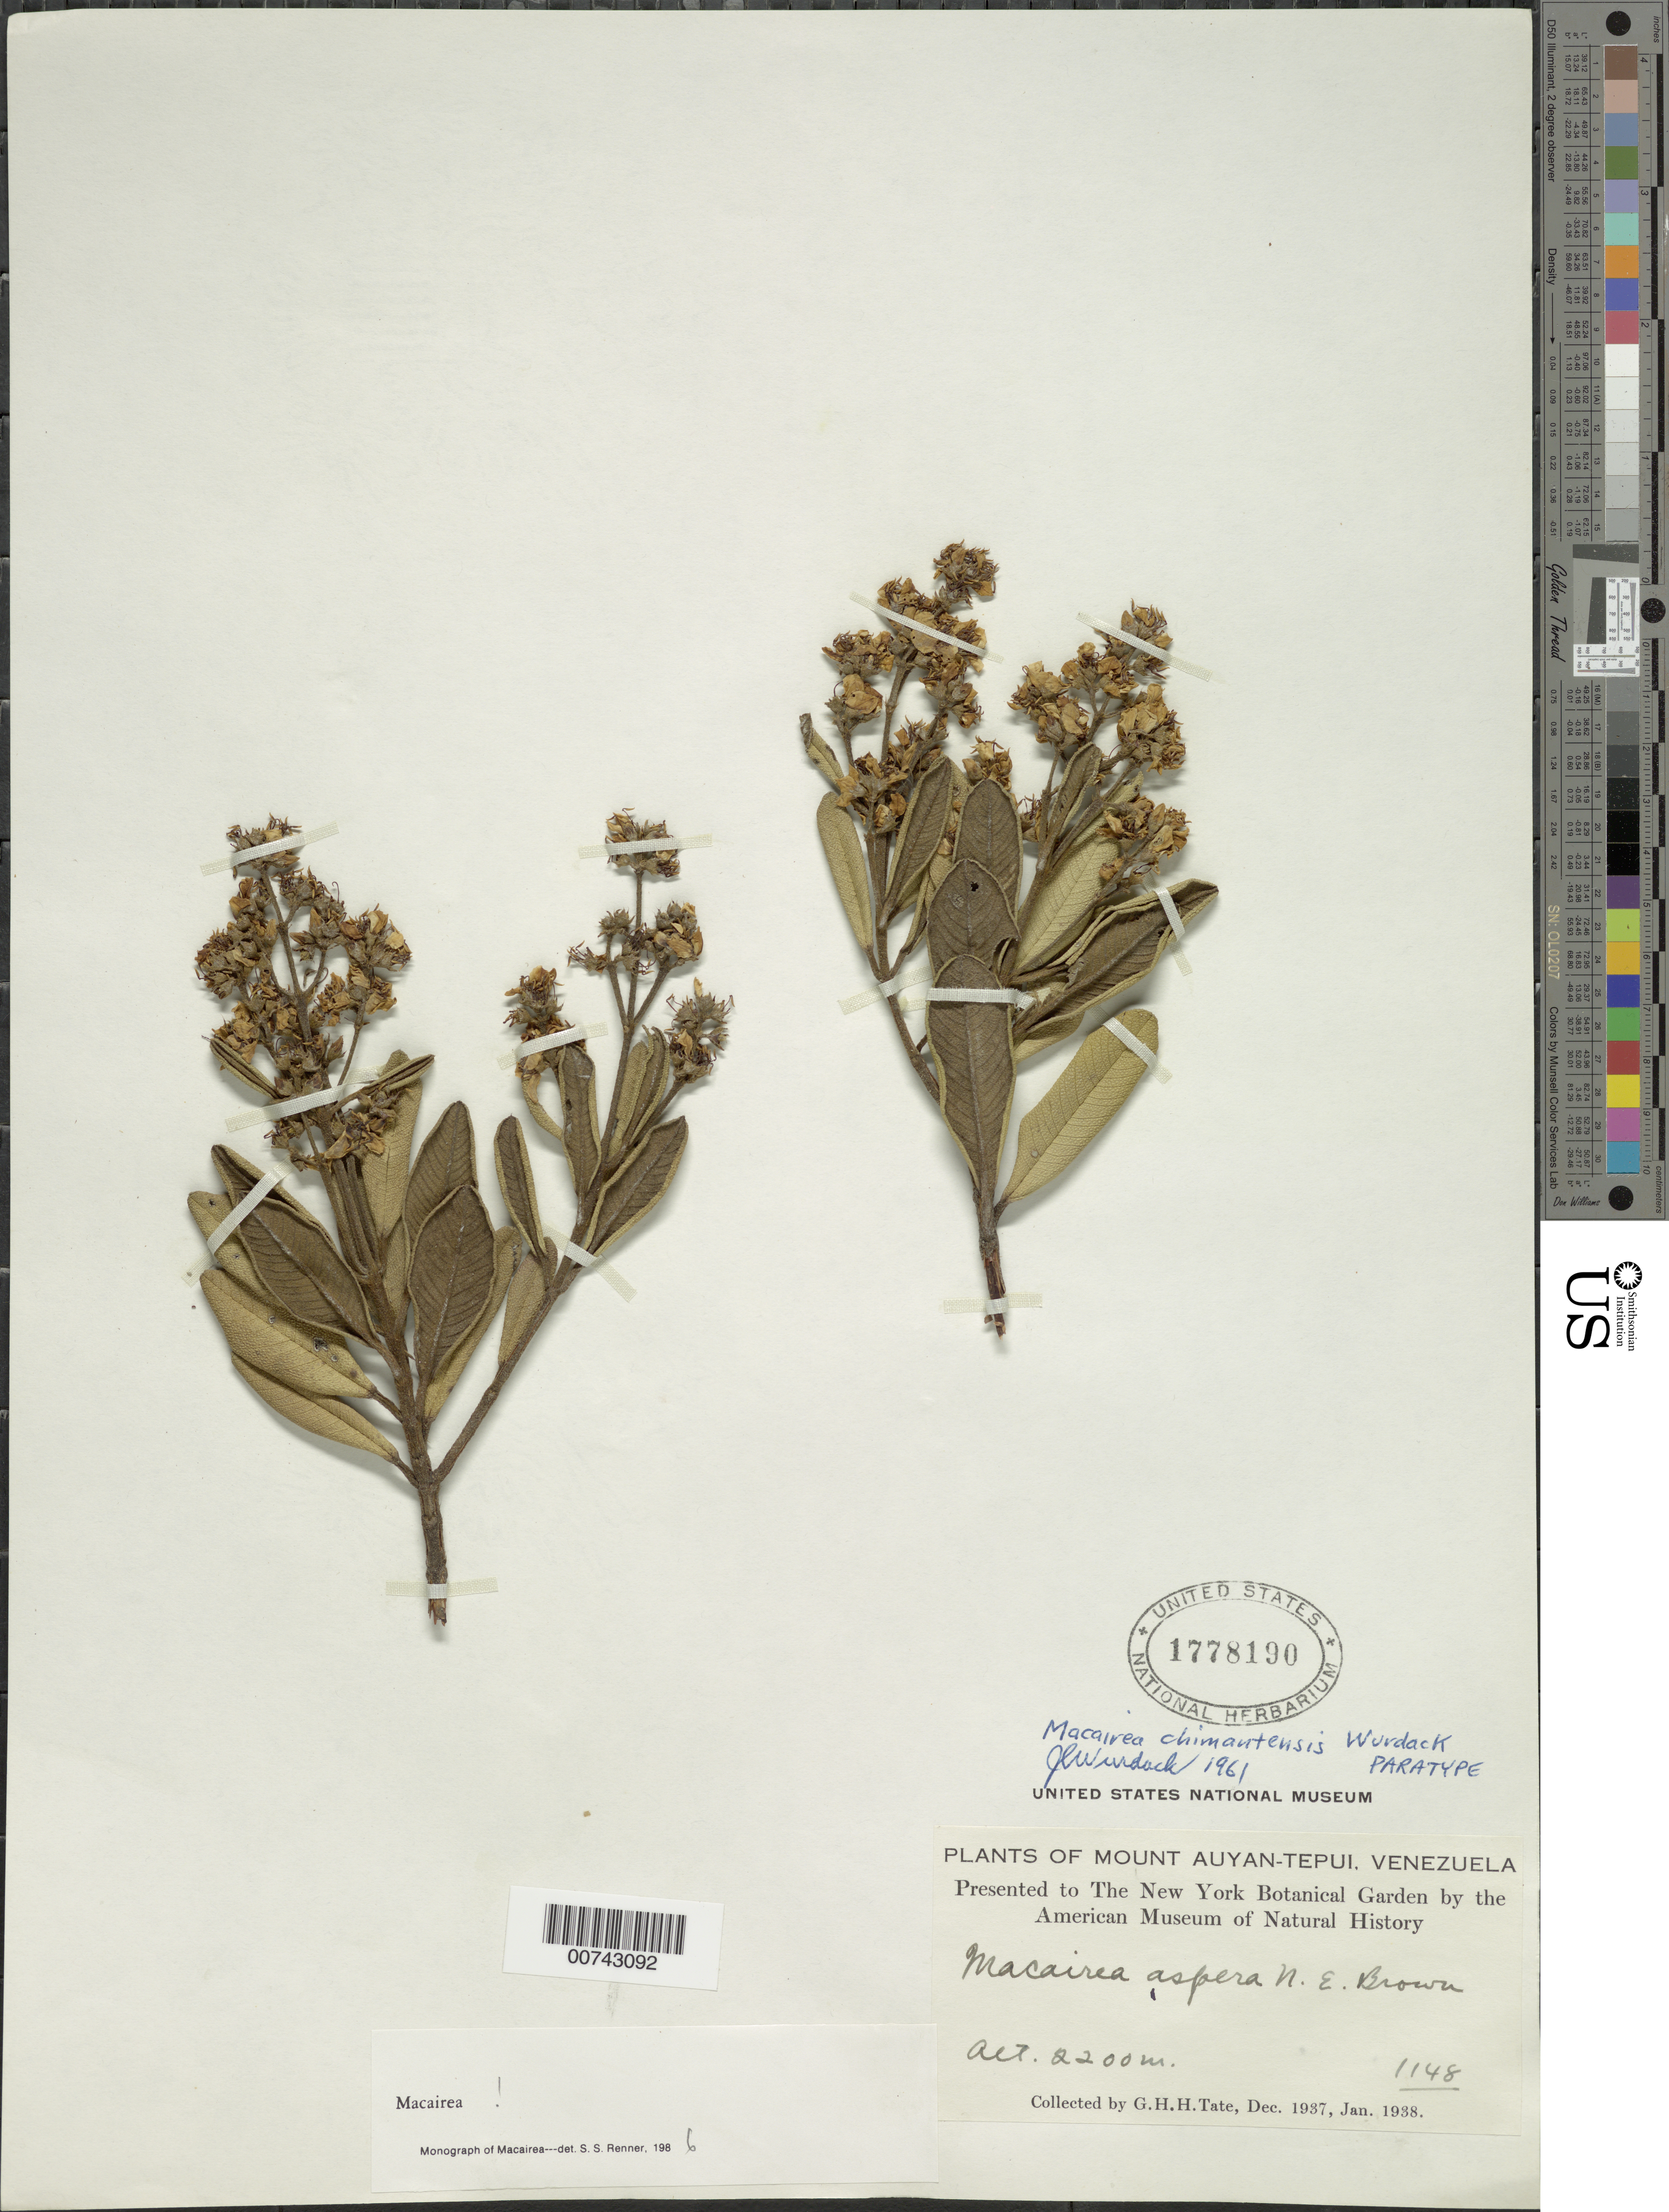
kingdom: Plantae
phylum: Tracheophyta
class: Magnoliopsida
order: Myrtales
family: Melastomataceae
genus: Macairea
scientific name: Macairea chimantensis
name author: Wurdack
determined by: Wurdack, John J., (US), US (UNITED STATES)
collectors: G. H. H.Tate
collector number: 1148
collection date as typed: Dec-37 to Jan-38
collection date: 1937-12/1938-01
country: Venezuela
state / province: Bolívar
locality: Mt. Auyan-tepuí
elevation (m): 2200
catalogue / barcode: US 1778190